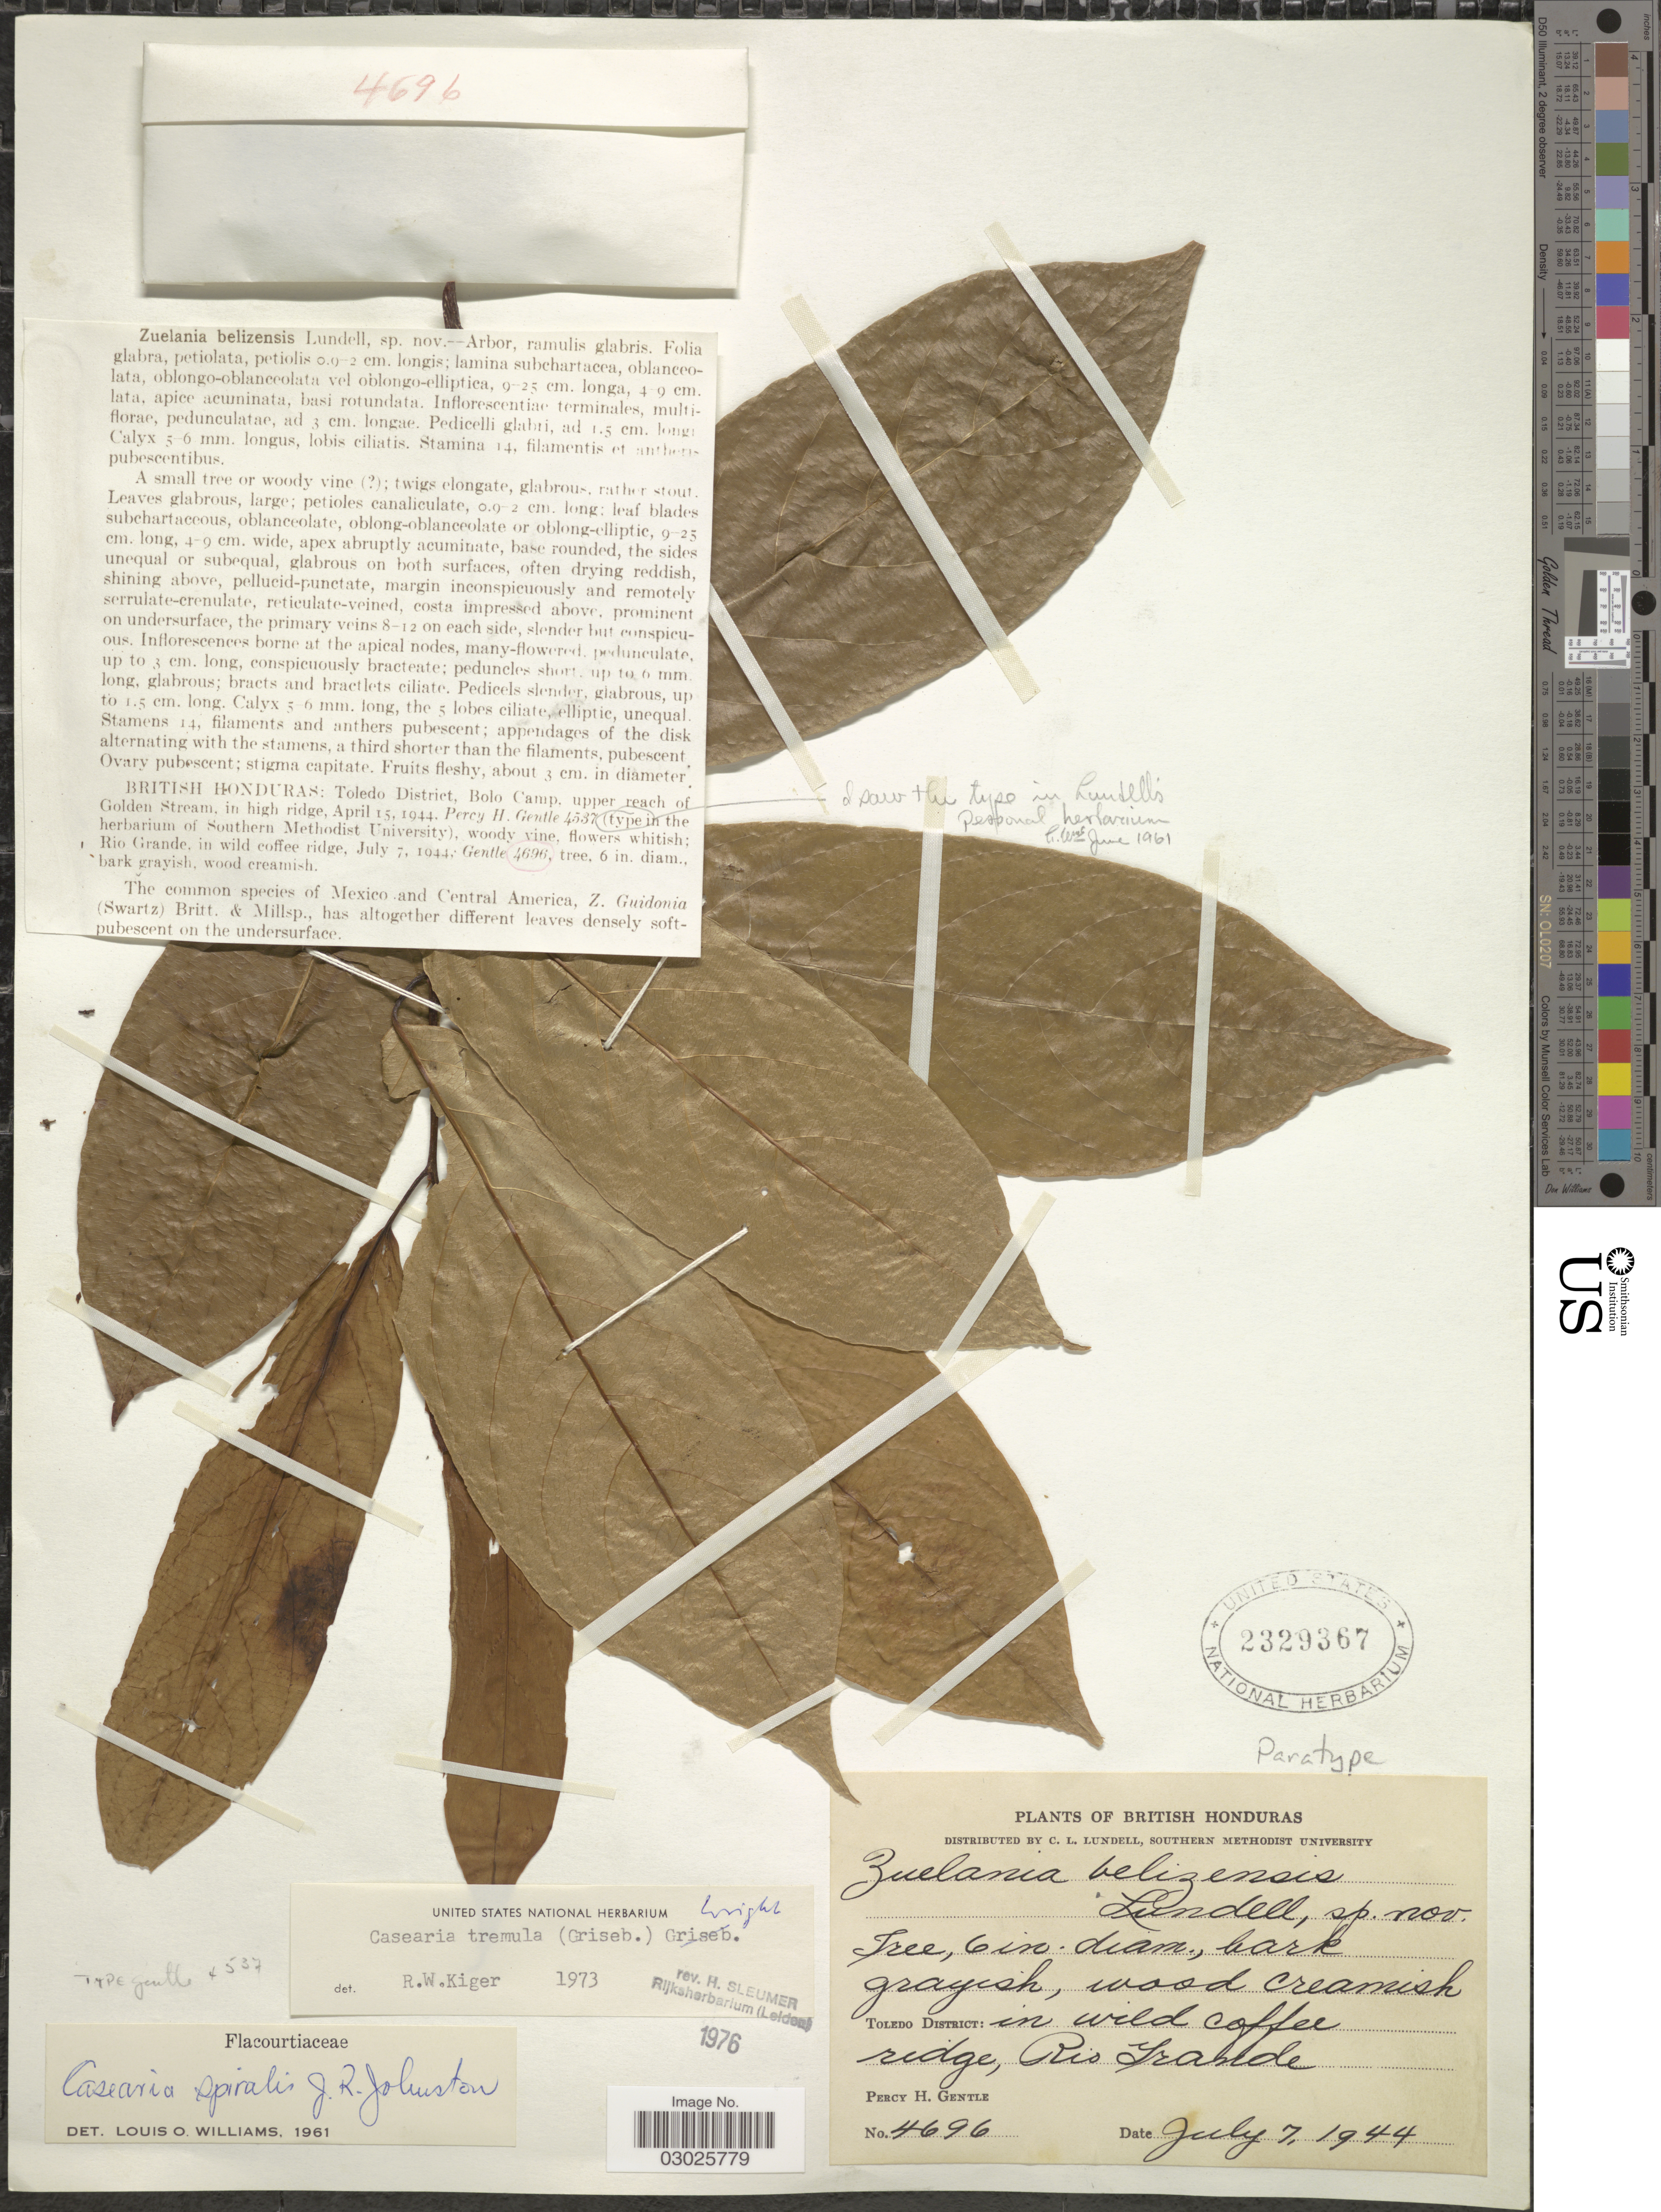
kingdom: Plantae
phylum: Tracheophyta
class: Magnoliopsida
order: Malpighiales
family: Salicaceae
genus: Casearia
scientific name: Casearia tremula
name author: (Griseb.) Griseb. ex C. Wright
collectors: P. H. Gentle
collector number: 4696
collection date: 1944-07-07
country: Belize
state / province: Toledo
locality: British Honduras. Toledo District: in wild coffee ridge, Rio Grande.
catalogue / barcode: US 2329367